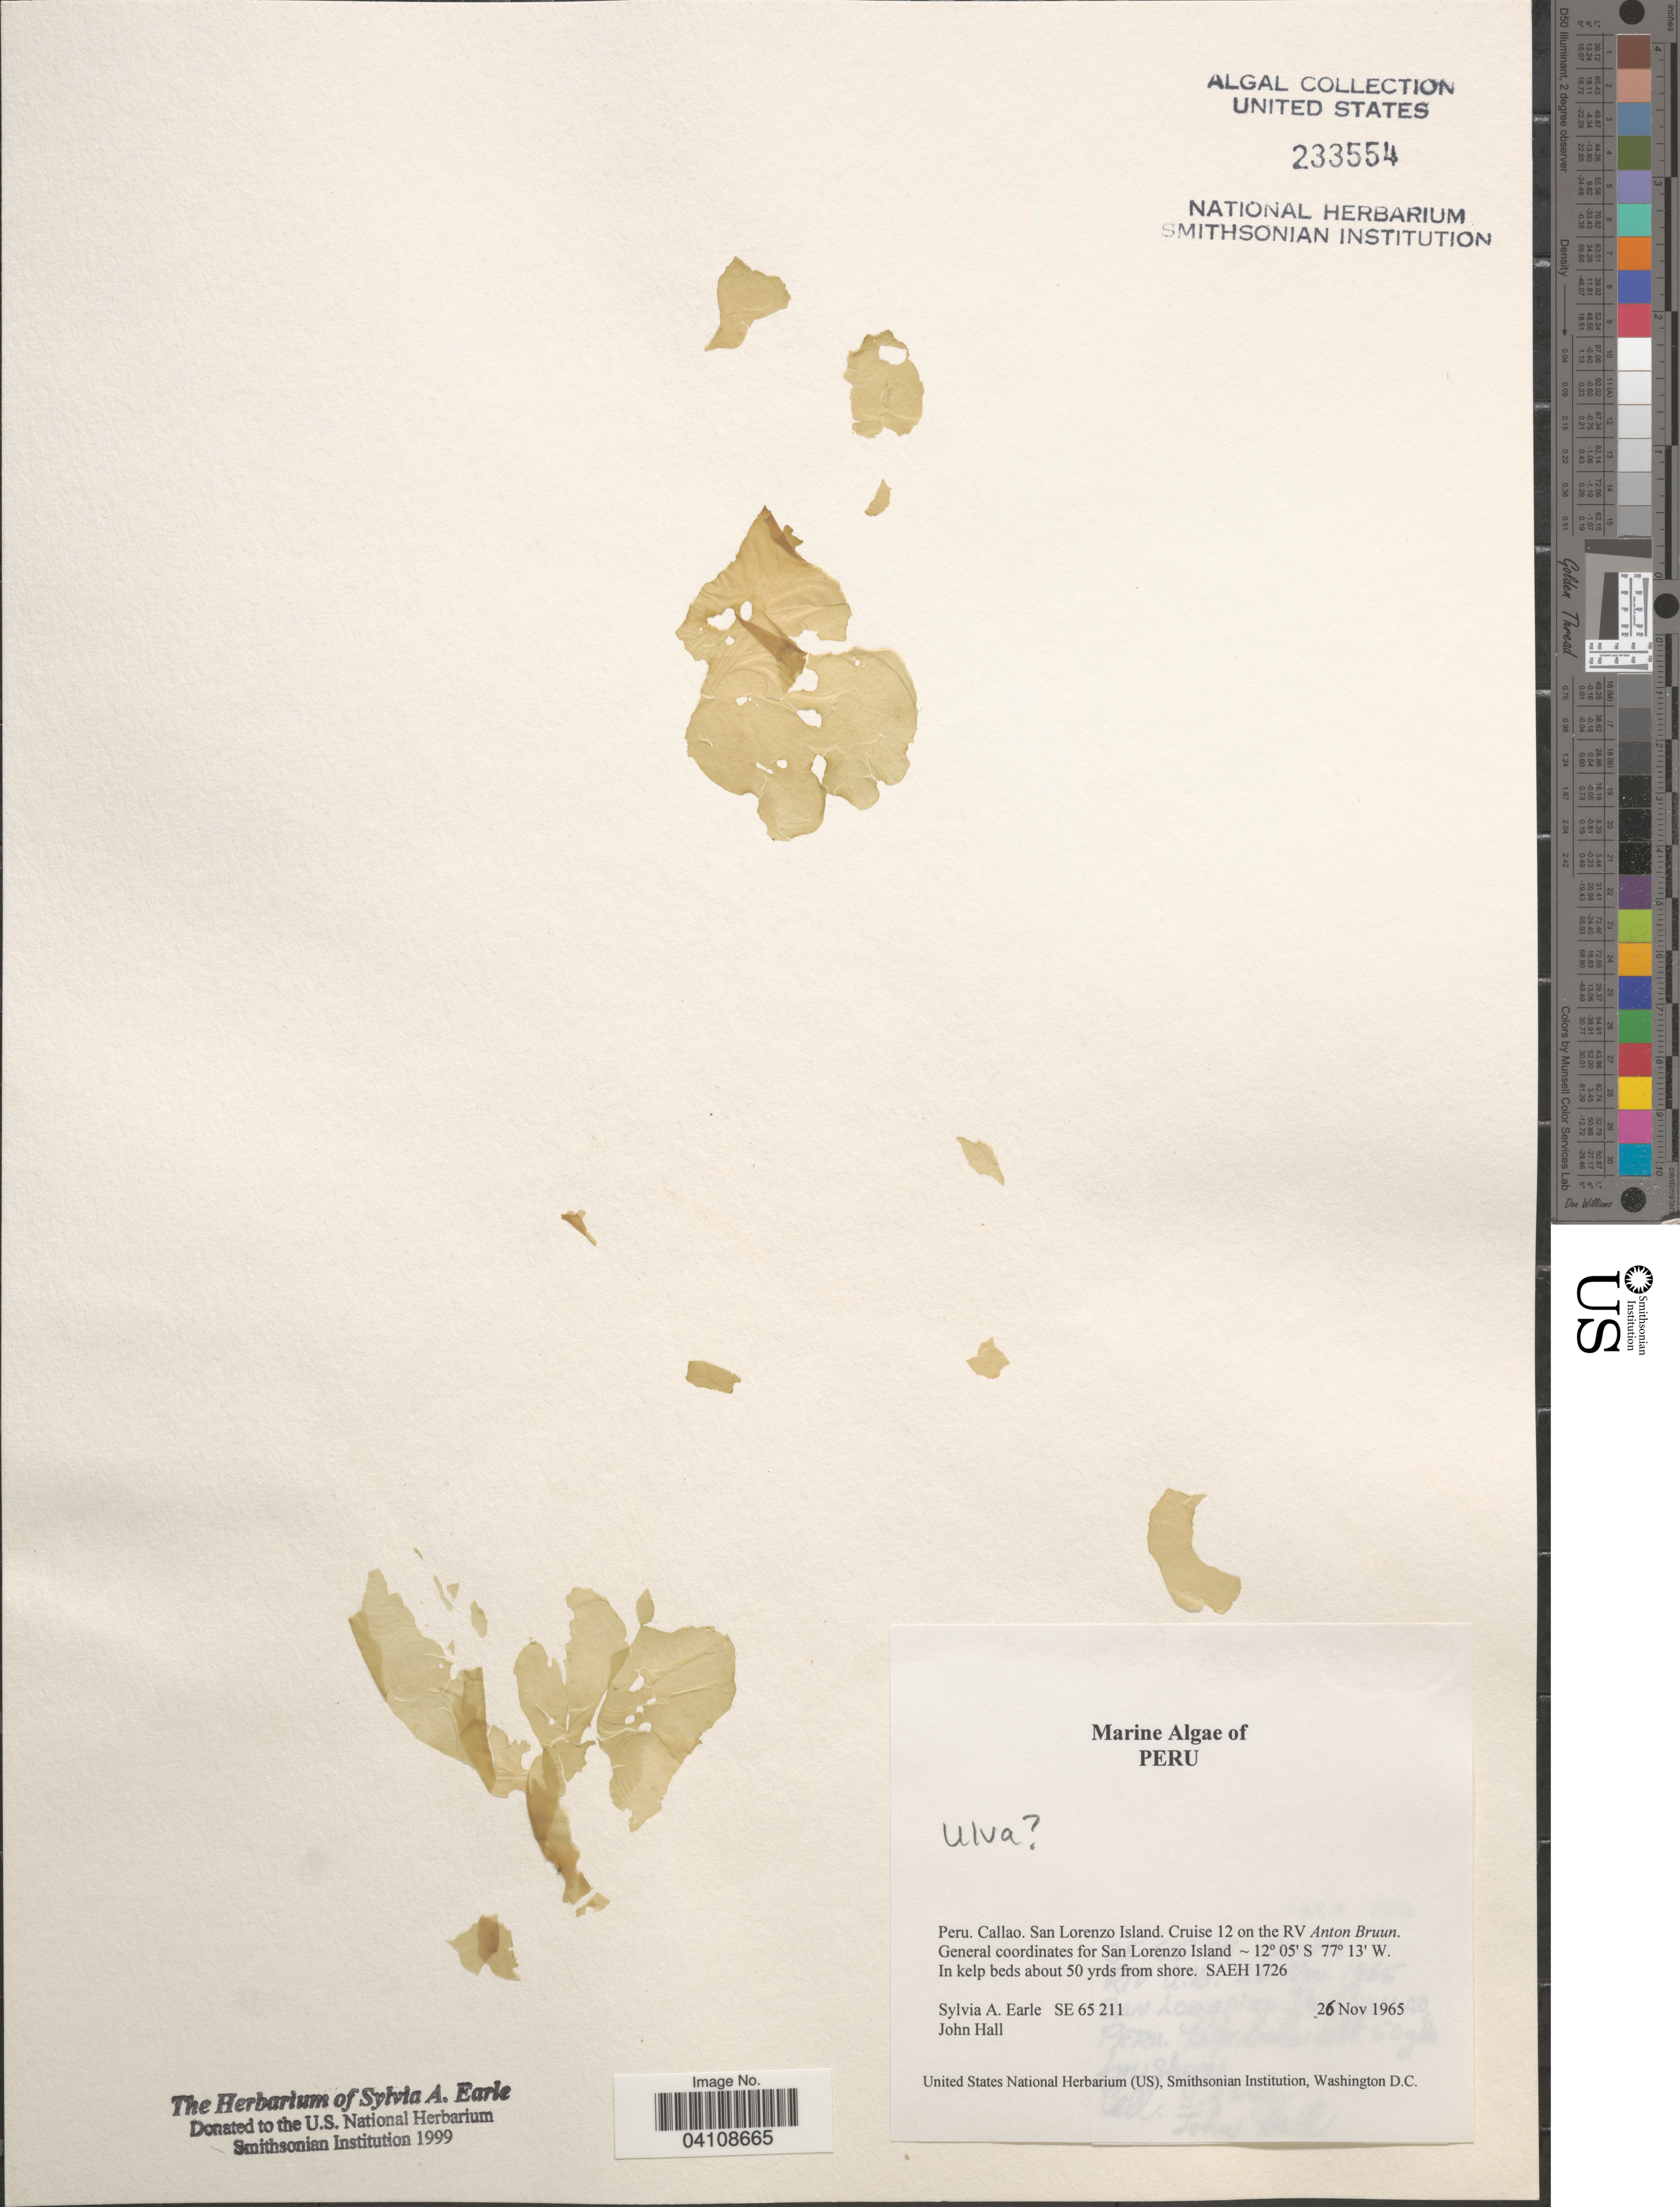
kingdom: Plantae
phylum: Chlorophyta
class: Ulvophyceae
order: Ulvales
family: Ulvaceae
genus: Ulva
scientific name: Ulva sp.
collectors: S. A. Earle & J. Hall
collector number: SE65211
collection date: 1965-11-26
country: Peru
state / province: Callao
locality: San Lorenzo Island. Cruise 12 on the RV Anton Bruun. In kelp beds about 50 yrds from shore.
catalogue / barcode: US 233554